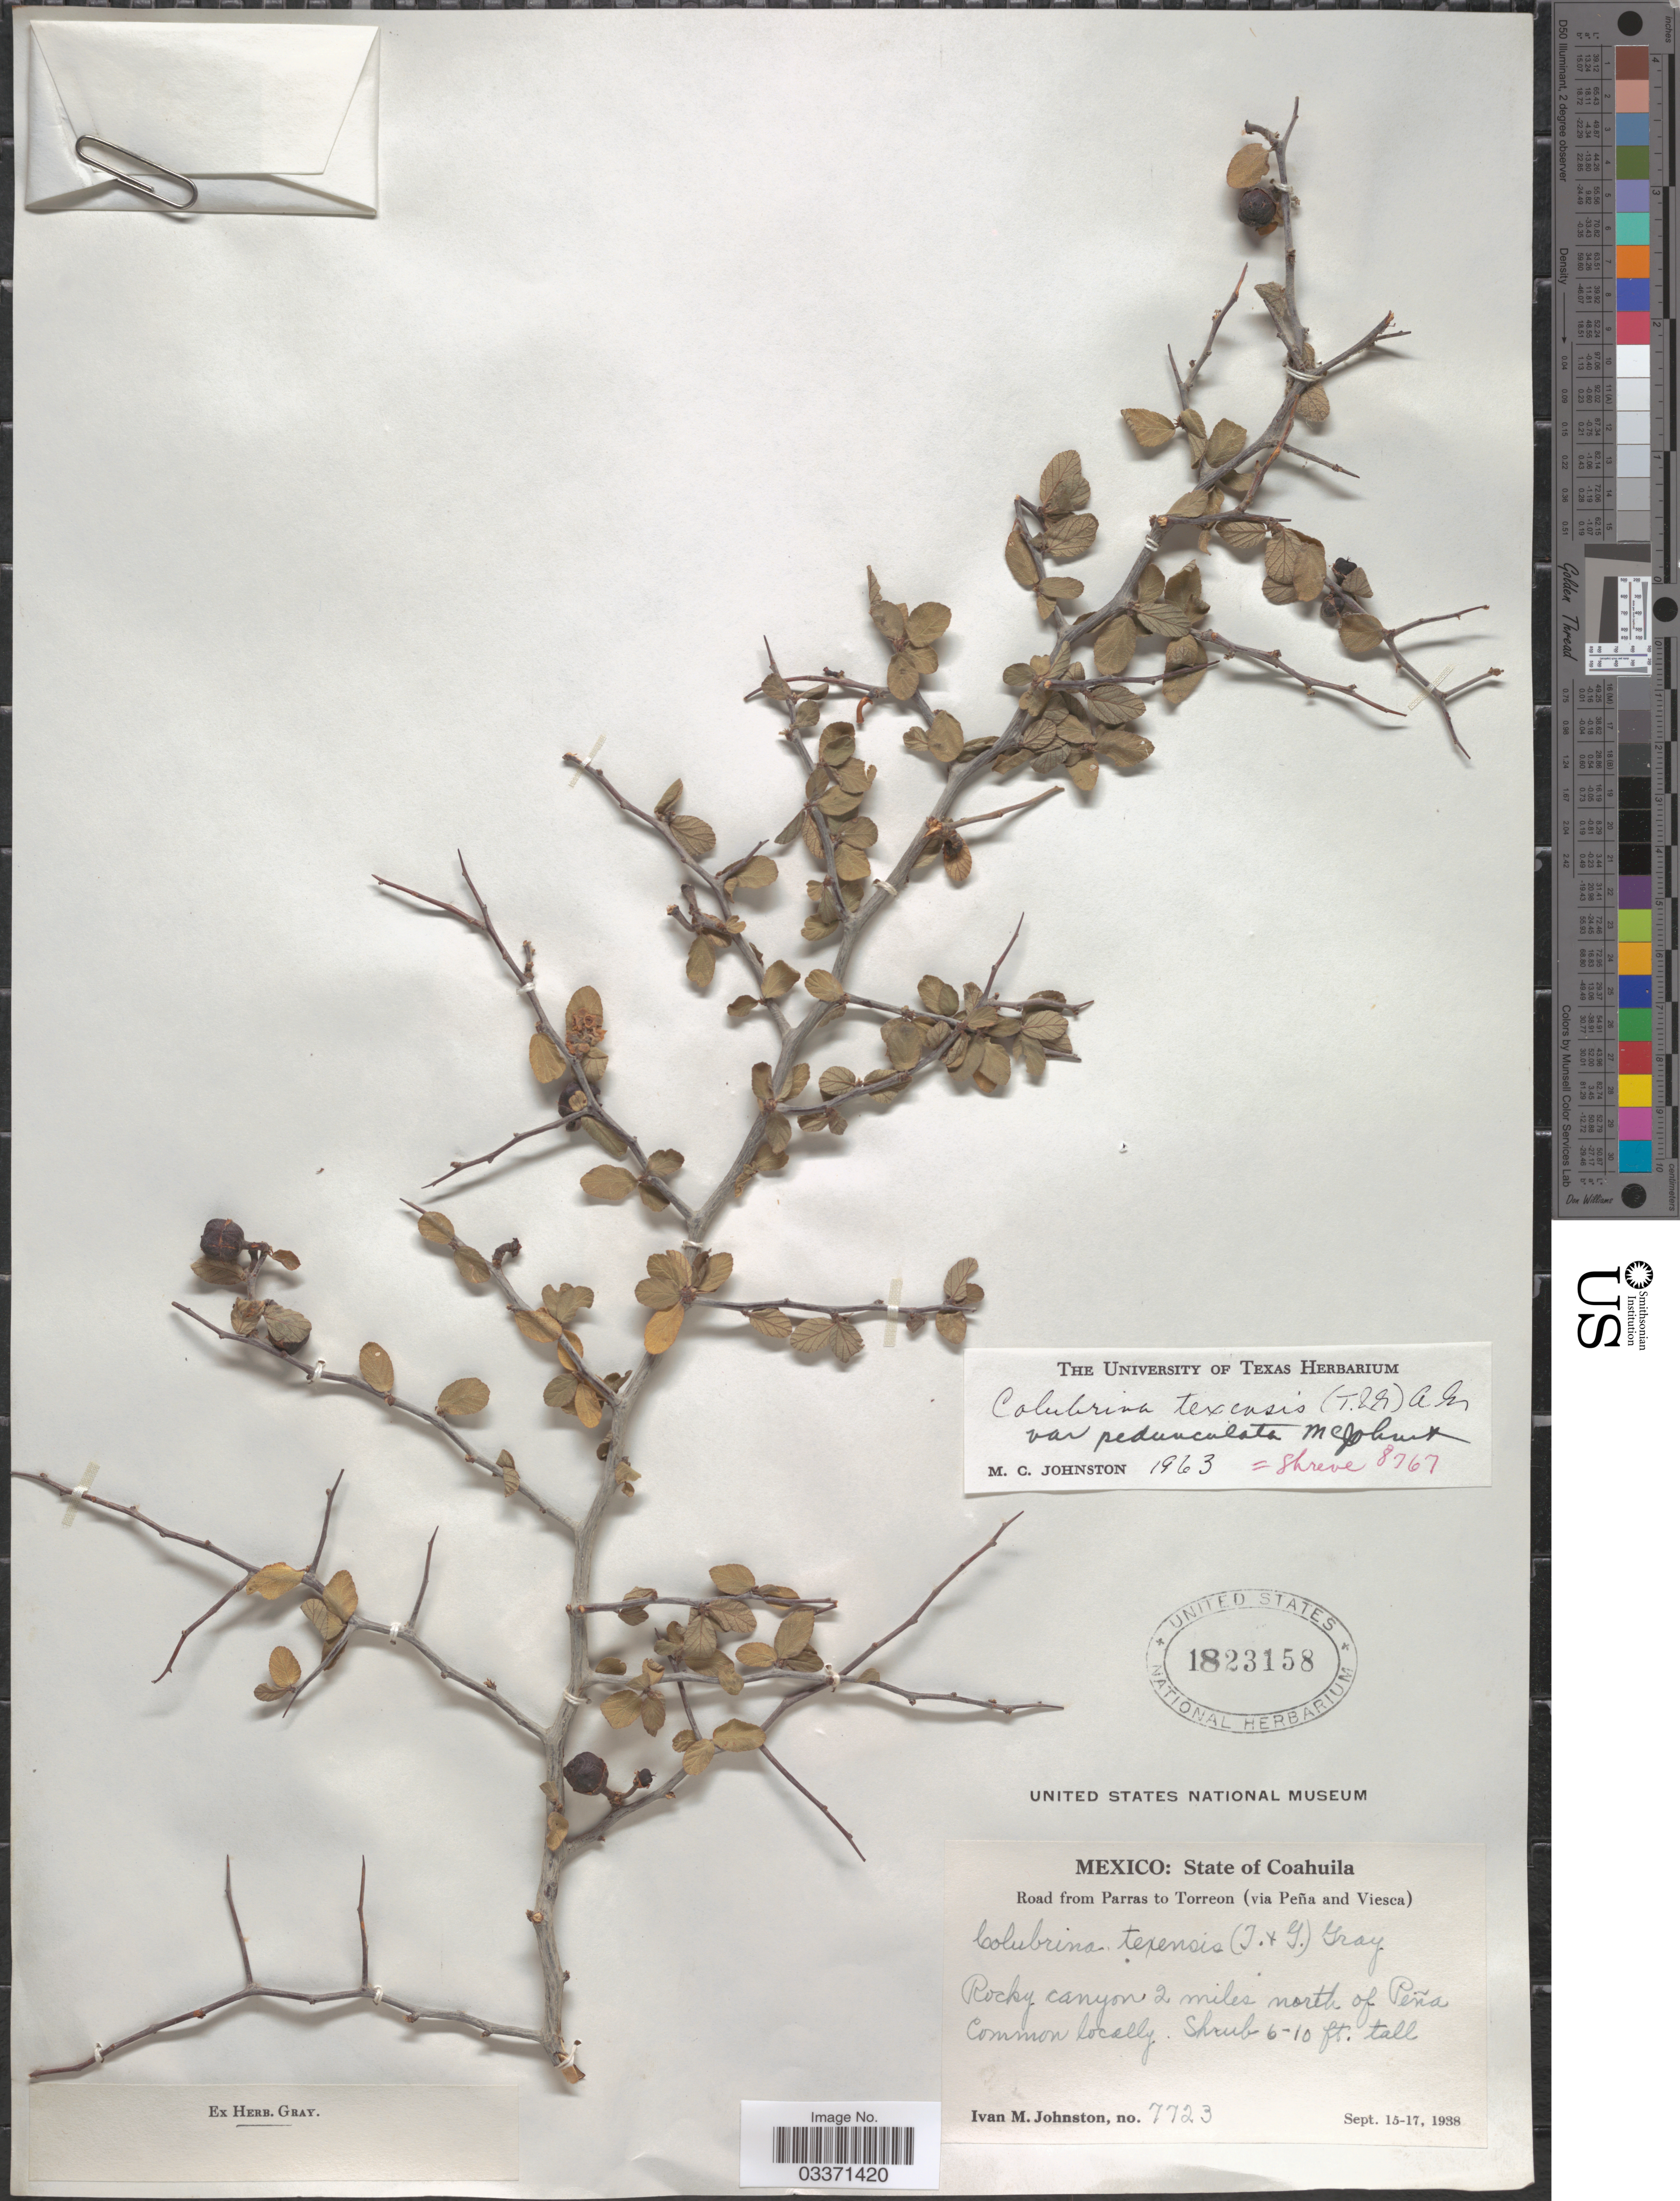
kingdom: Plantae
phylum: Tracheophyta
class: Magnoliopsida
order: Rosales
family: Rhamnaceae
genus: Colubrina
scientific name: Colubrina texensis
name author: (Torr. & A. Gray) A. Gray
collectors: I.M. Johnston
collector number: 7723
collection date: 1938-09-15/1938-09-17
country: Mexico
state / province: Coahuila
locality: Road from Parras to Torreon (via Peña and Viesca). Rocky canyon, 2 miles north of Peña.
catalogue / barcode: US 1823158